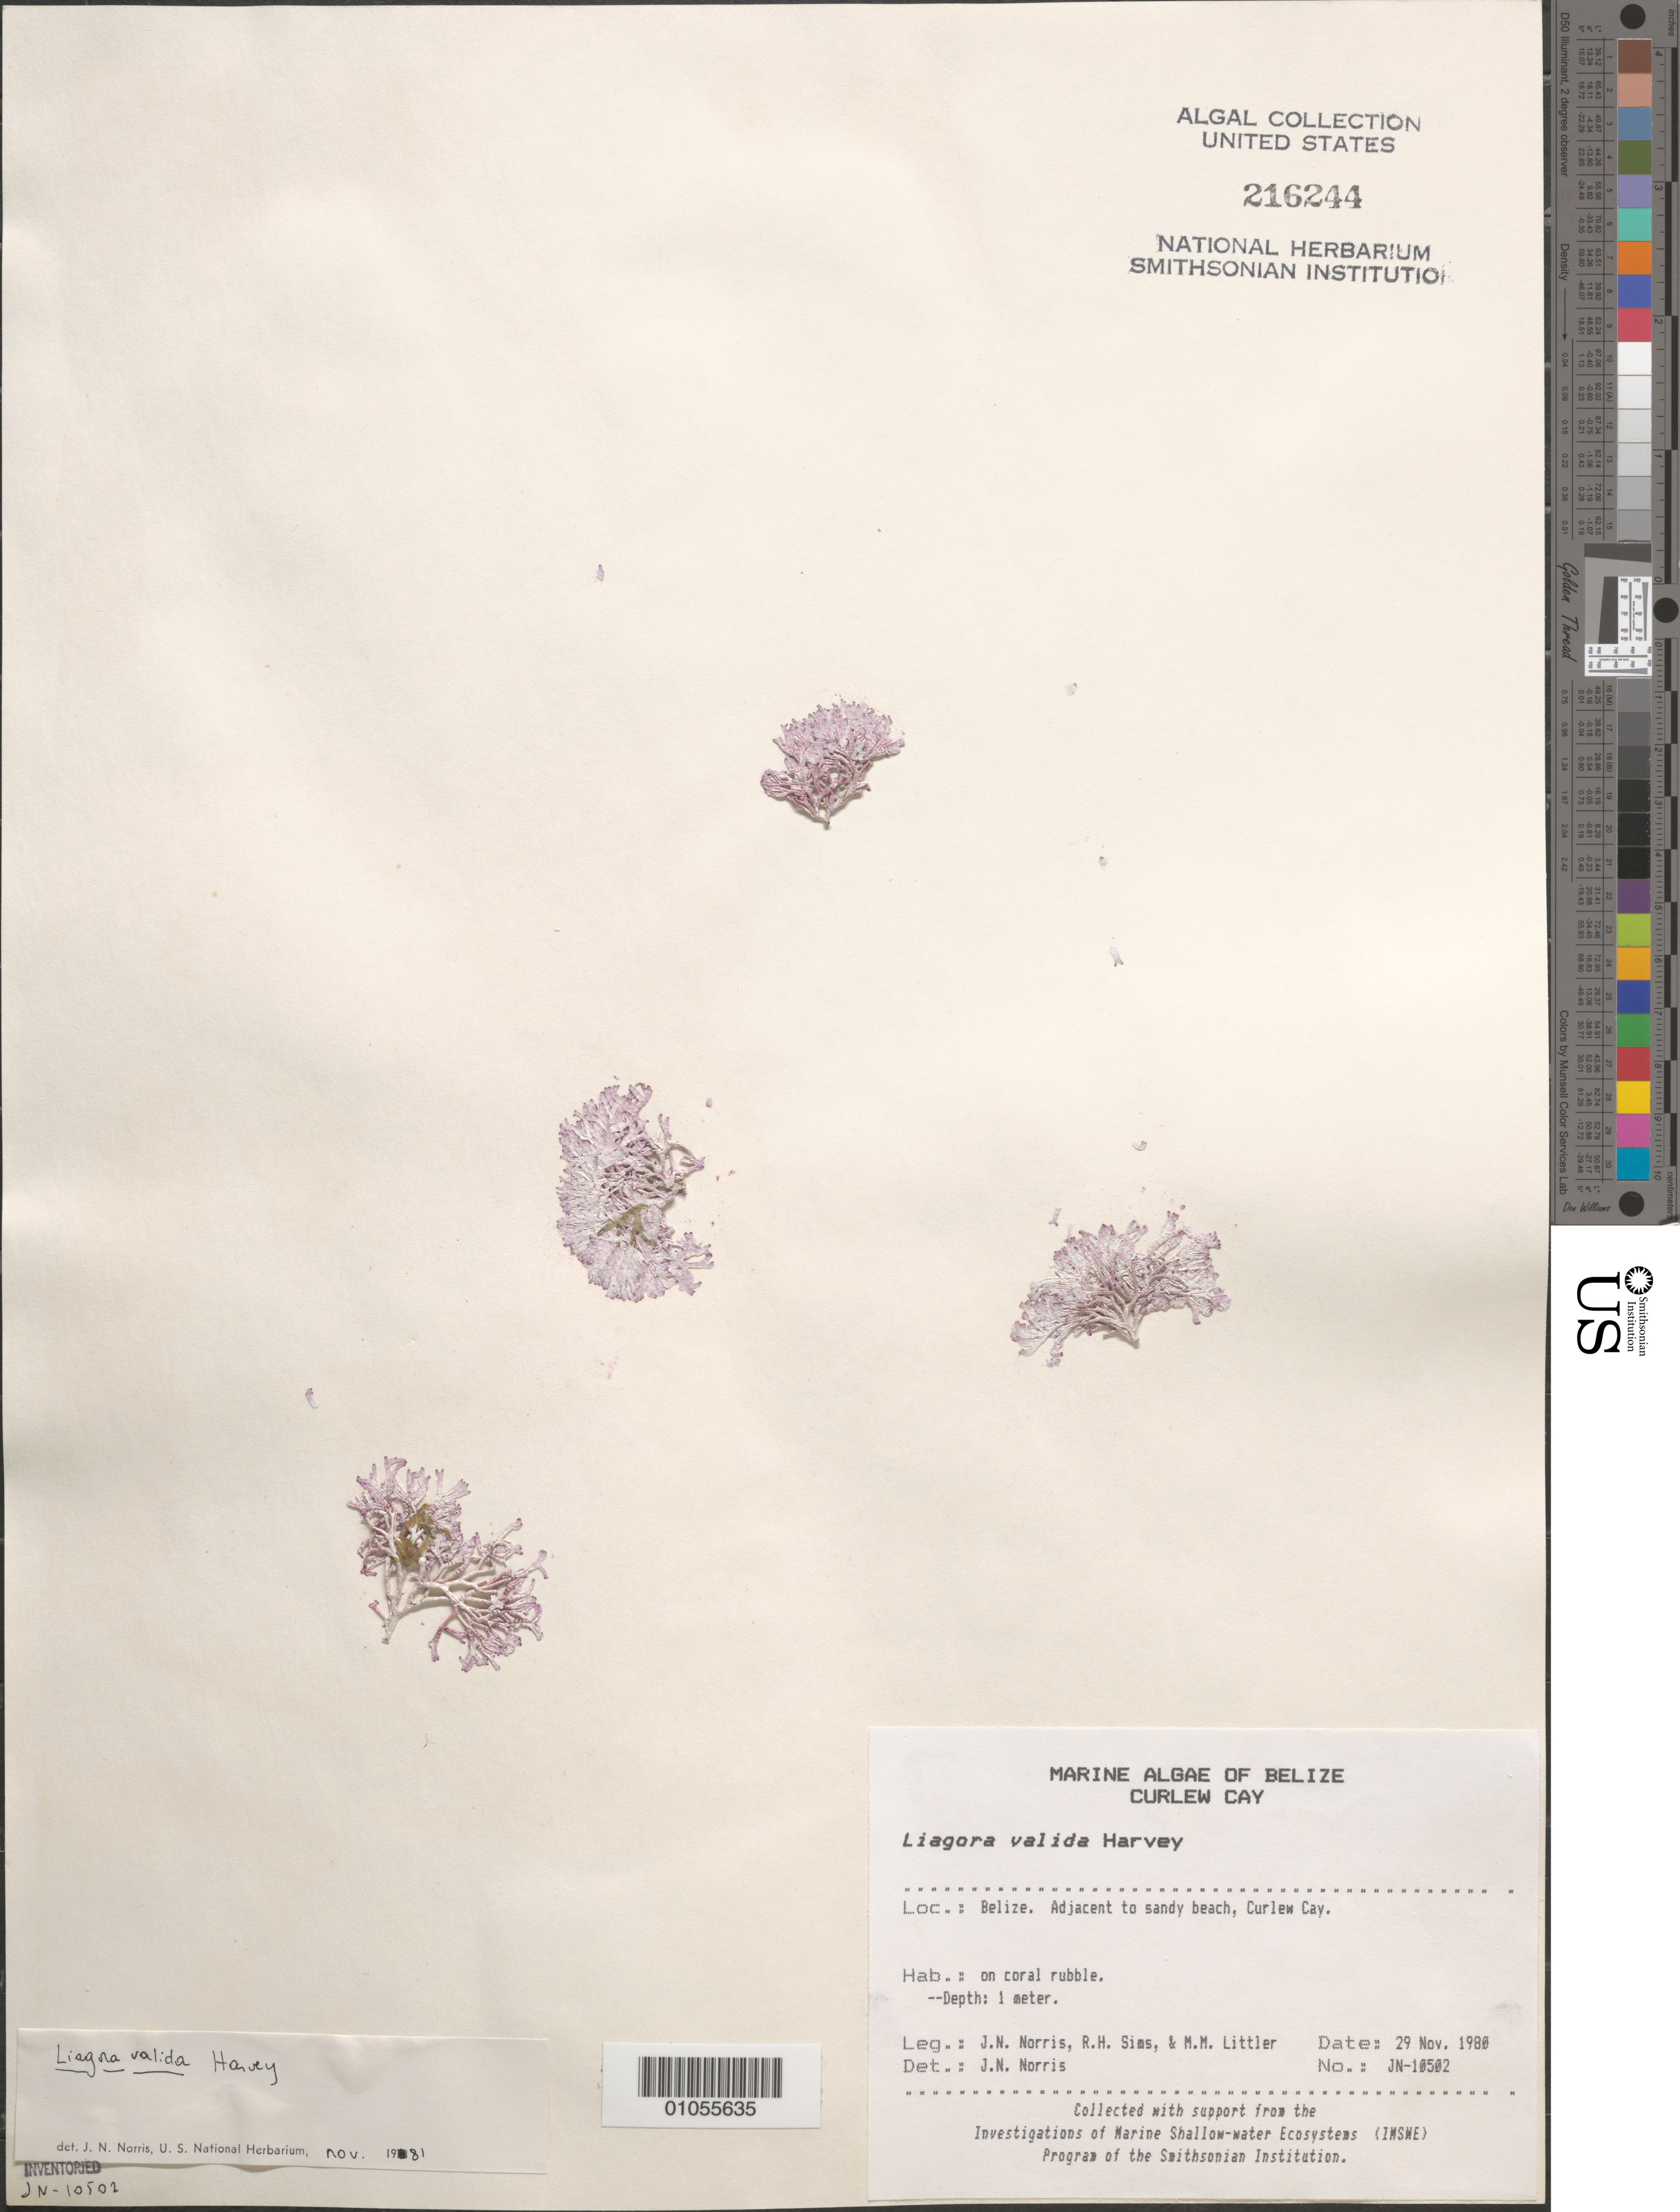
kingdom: Plantae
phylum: Rhodophyta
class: Florideophyceae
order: Nemaliales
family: Liagoraceae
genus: Liagora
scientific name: Liagora valida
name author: Harv.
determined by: Norris, James N.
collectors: J. N. Norris, R. H. Sims & M. M. Littler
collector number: JN-10502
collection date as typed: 29 Nov 1980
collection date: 1980-11-29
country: Belize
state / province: Stann Creek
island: Curlew Cay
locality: Adjacent to sandy beach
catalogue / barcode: US 216244